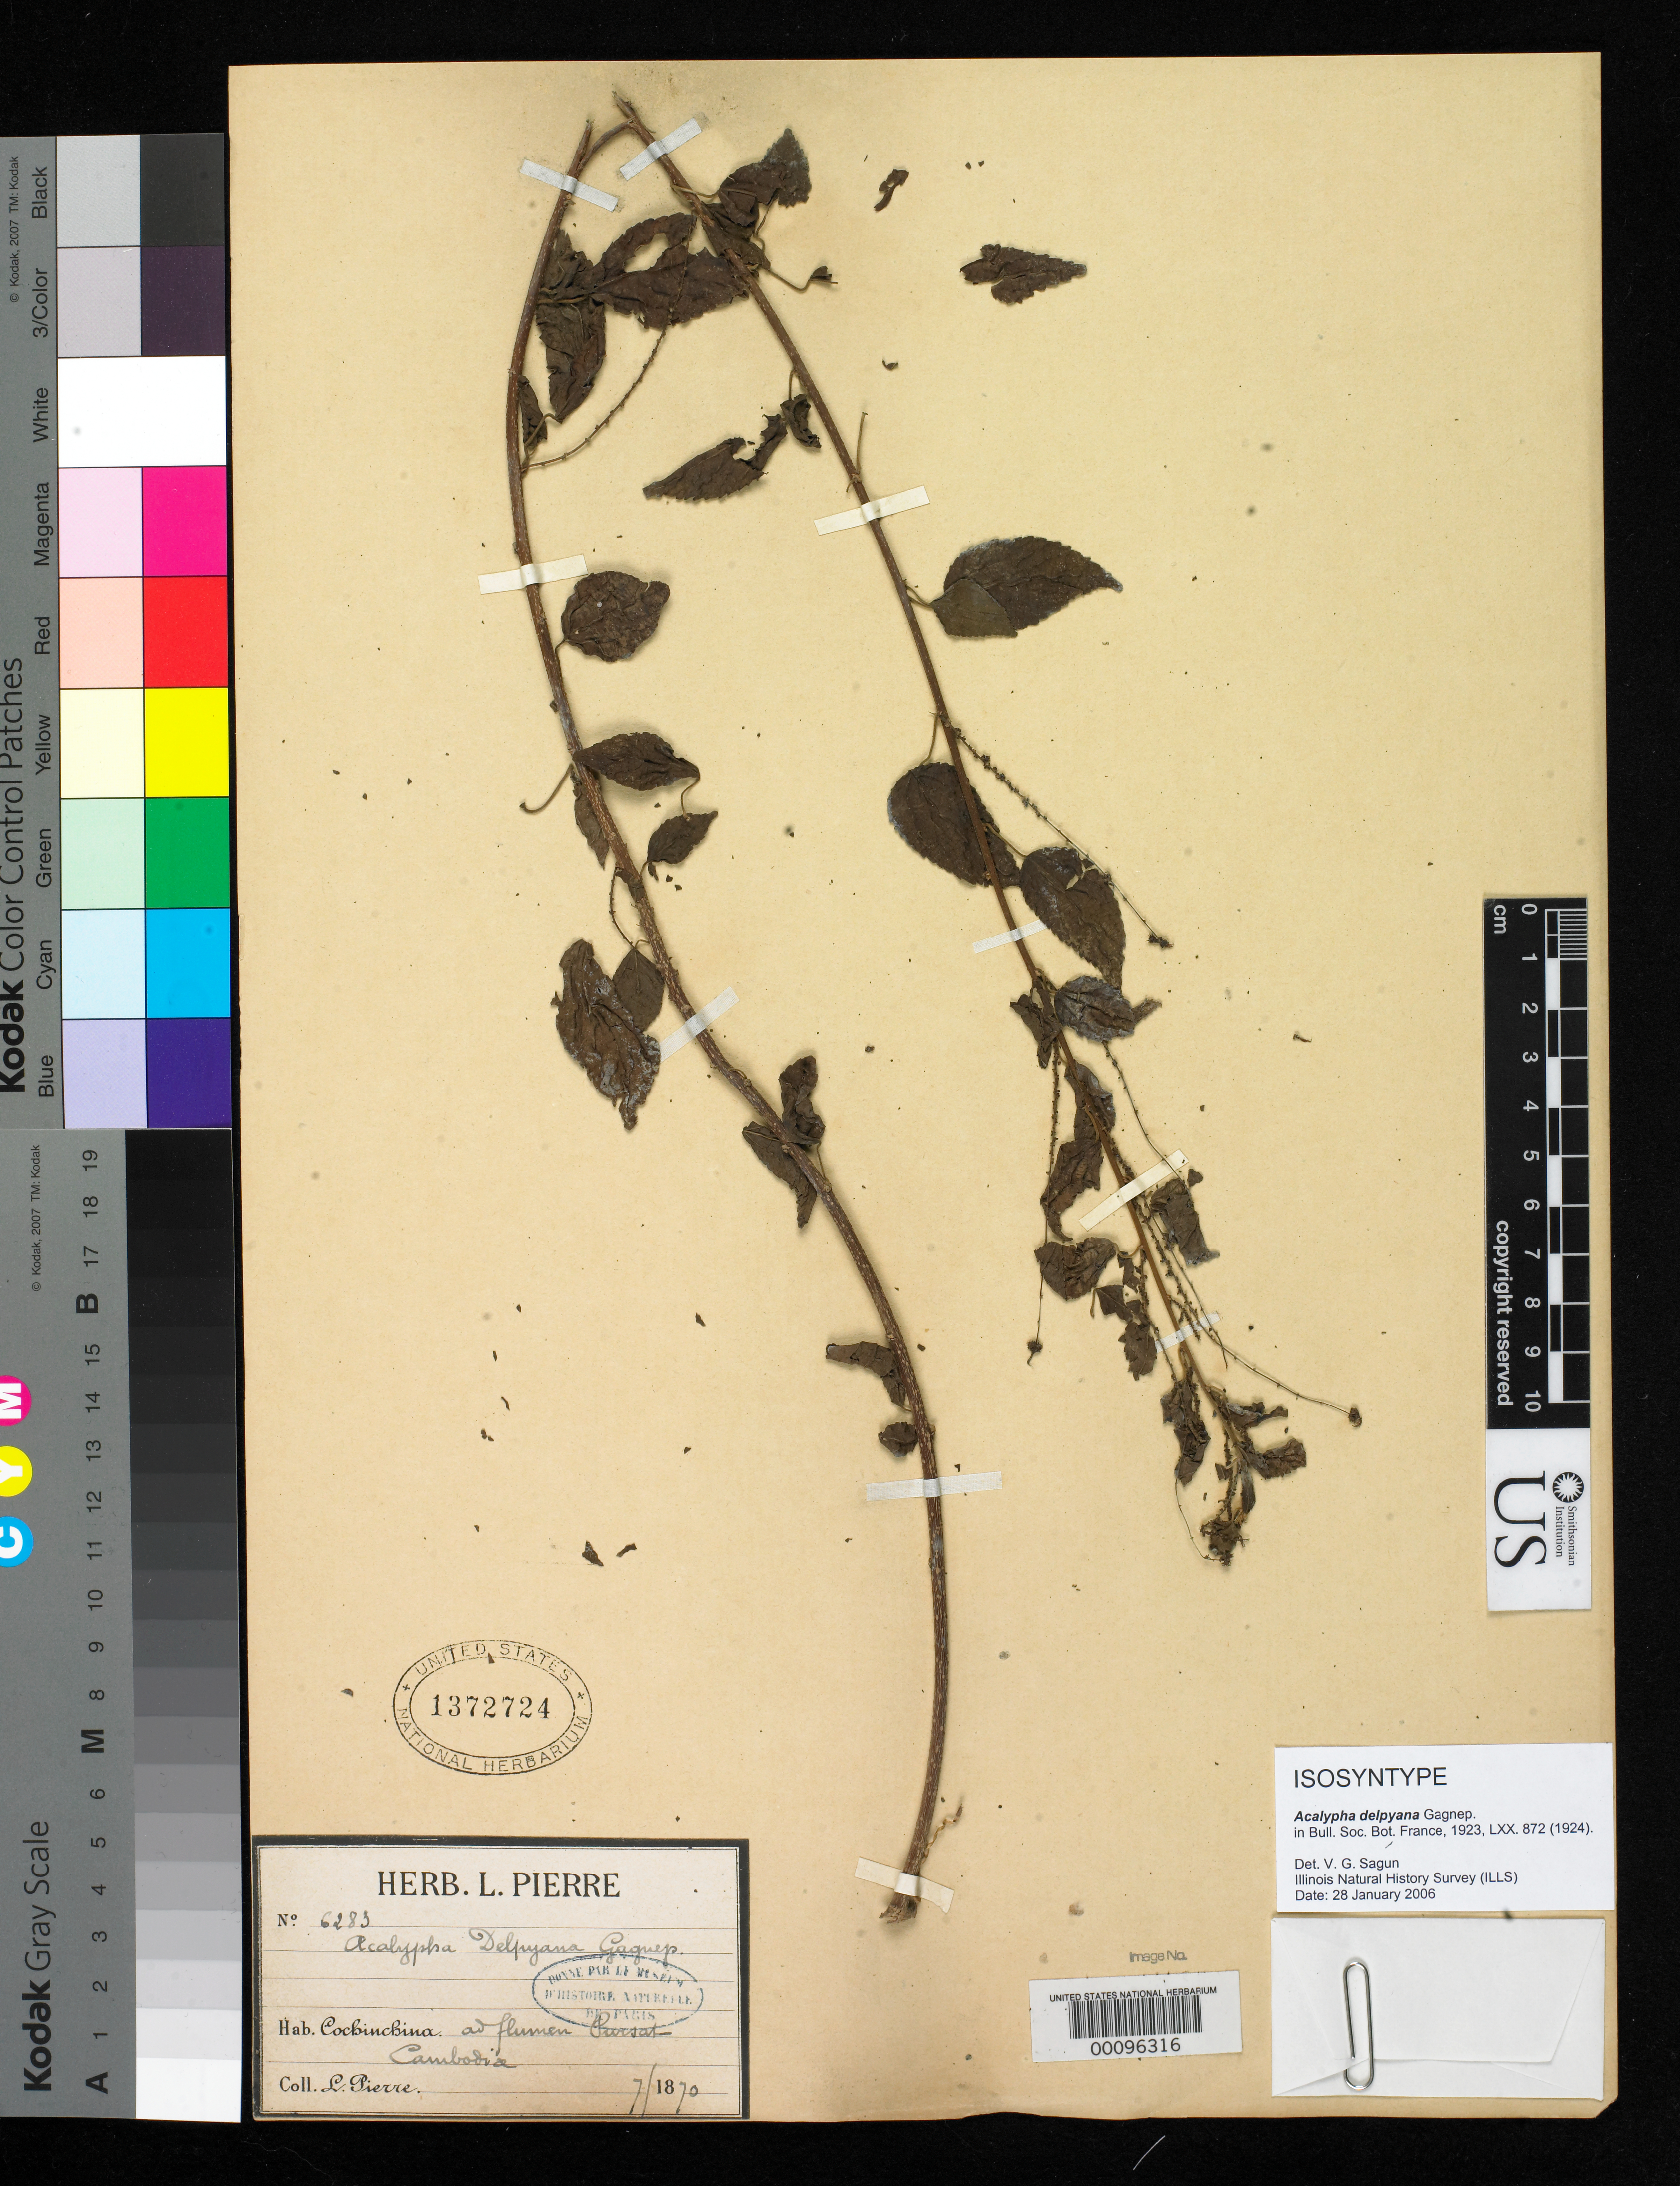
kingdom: Plantae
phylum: Tracheophyta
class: Magnoliopsida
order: Malpighiales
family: Euphorbiaceae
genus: Acalypha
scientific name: Acalypha delpyana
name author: Gagnep.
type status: Isosyntype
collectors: J. Pierre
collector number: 6283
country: Cambodia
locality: Pursat.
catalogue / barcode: US 1372724